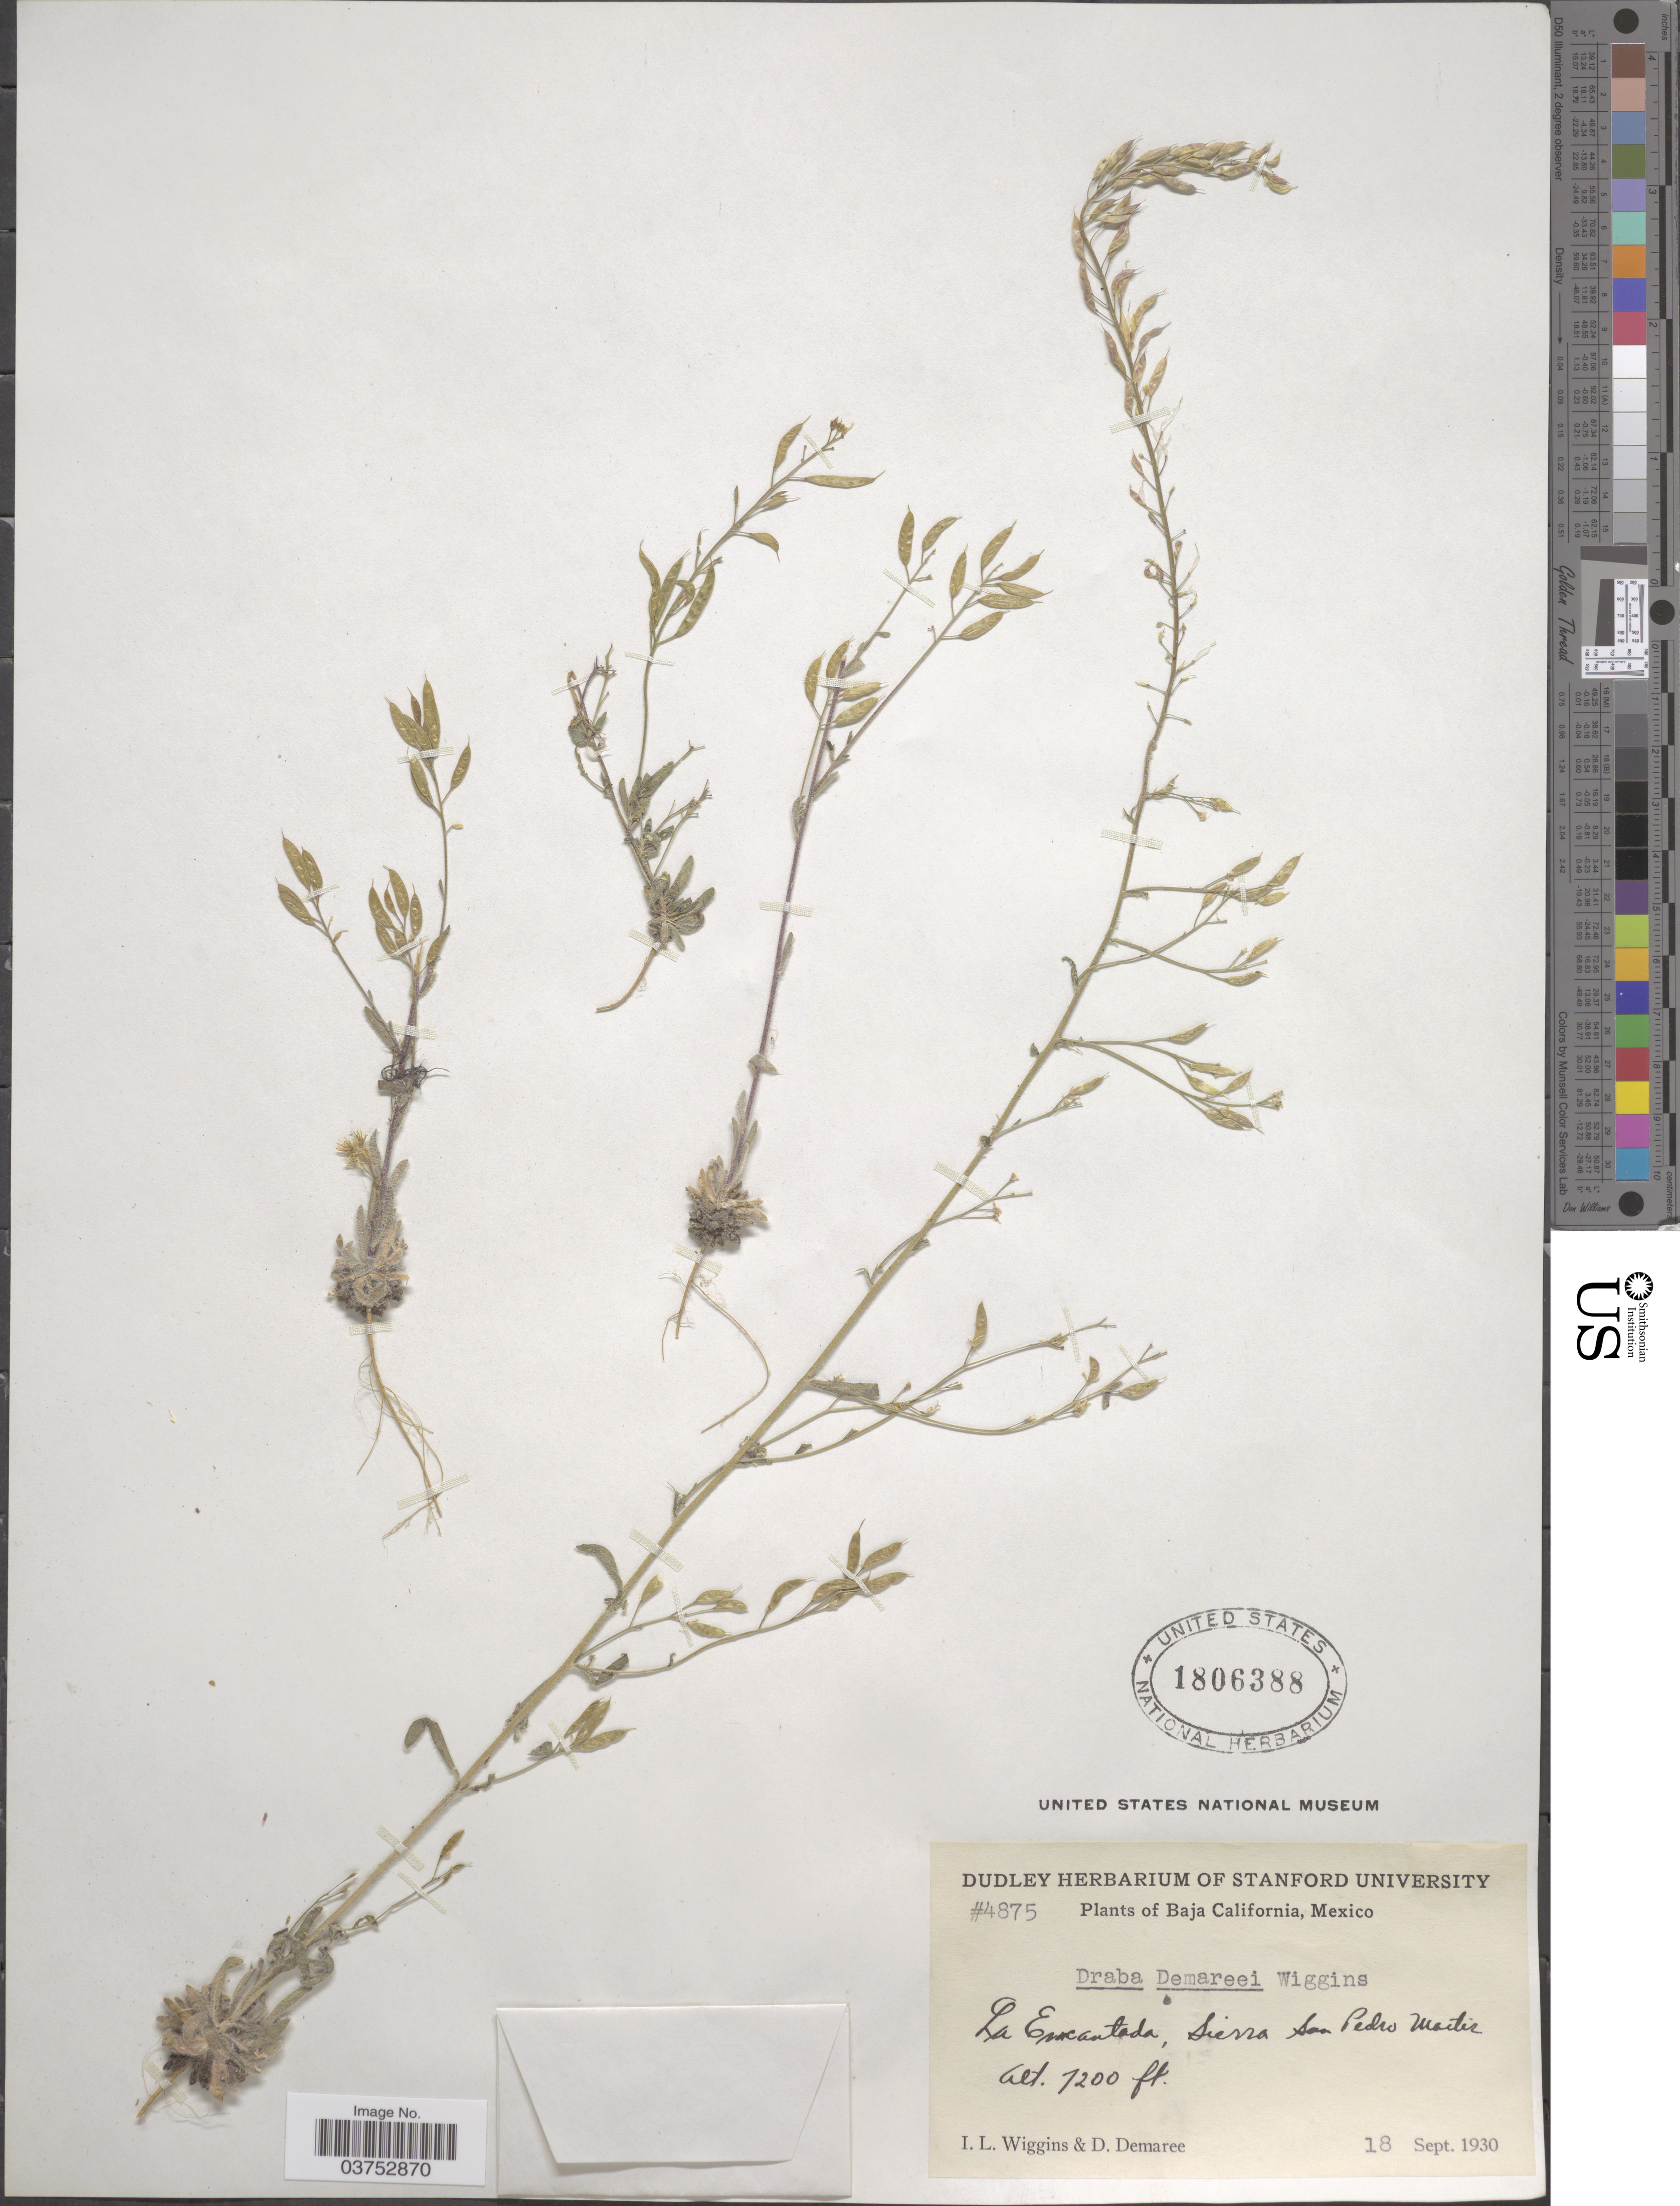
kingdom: Plantae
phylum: Tracheophyta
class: Magnoliopsida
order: Brassicales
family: Brassicaceae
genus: Draba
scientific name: Draba corrugata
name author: S. Watson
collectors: I. L. Wiggins & D. Demaree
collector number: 4875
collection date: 1930-09-18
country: Mexico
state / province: Baja California Norte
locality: La Encantada, Sierra San Pedro Martir.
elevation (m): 2195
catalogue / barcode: US 1806388